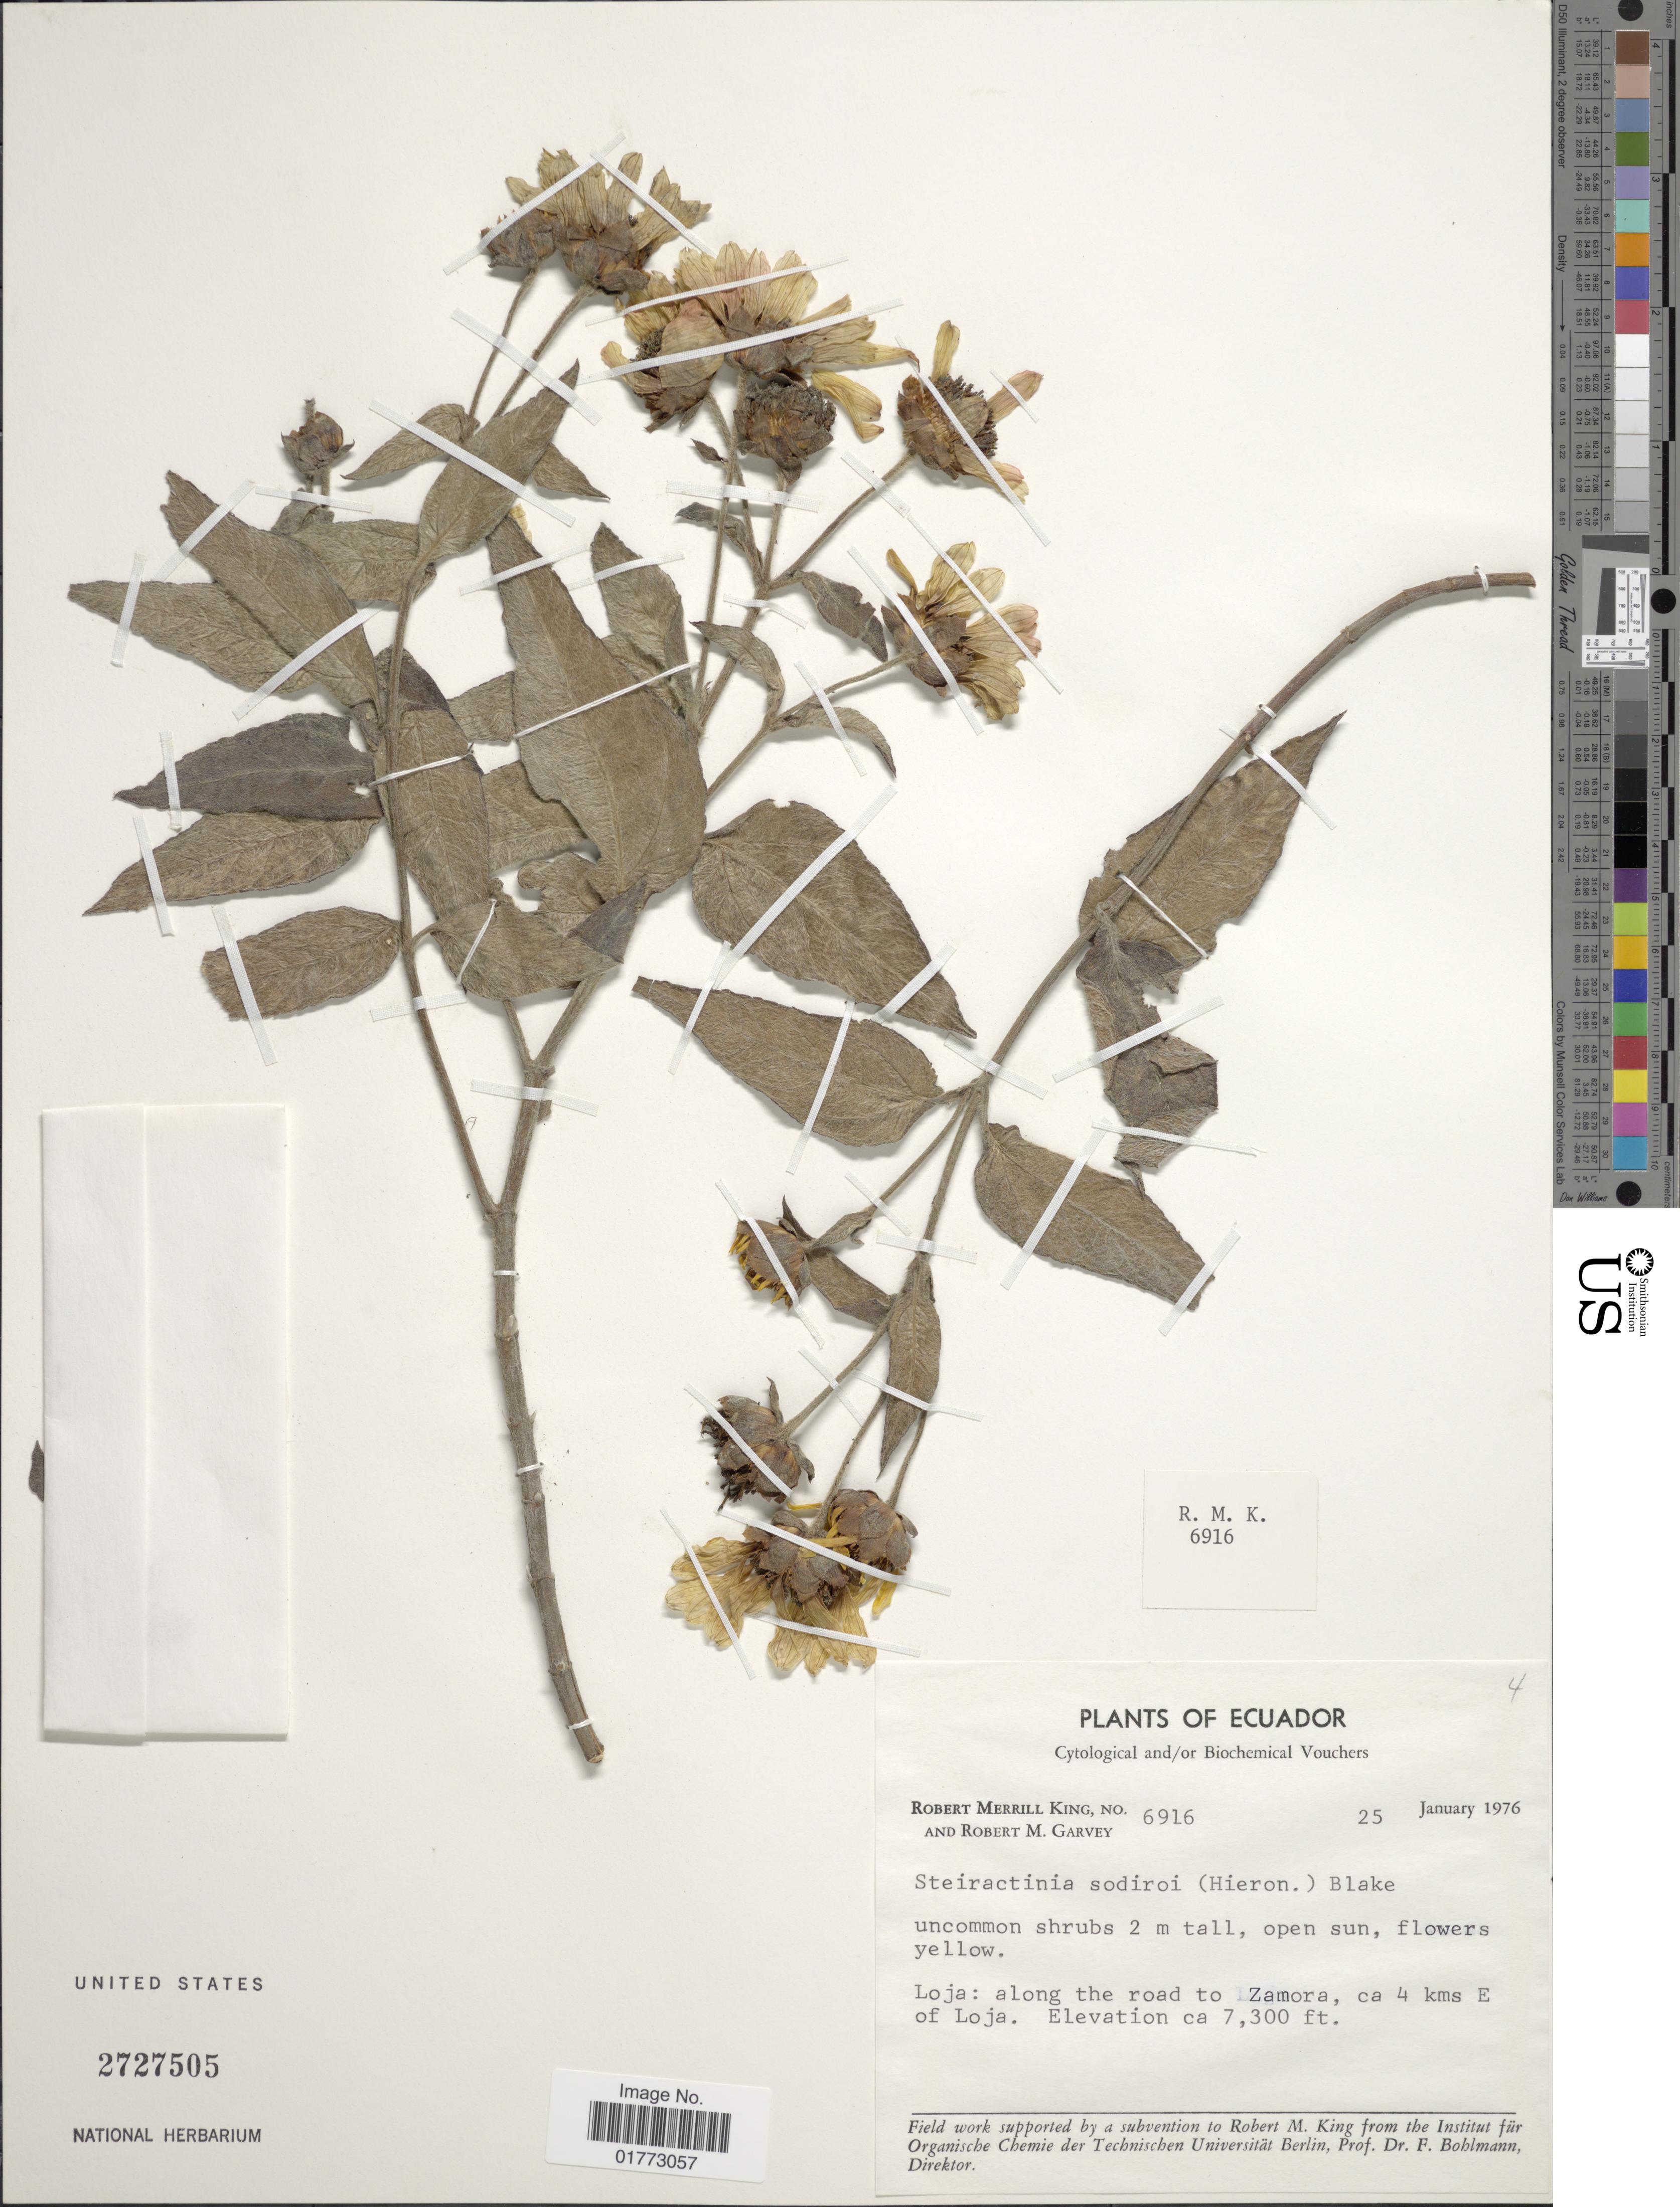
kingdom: Plantae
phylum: Tracheophyta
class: Magnoliopsida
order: Asterales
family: Asteraceae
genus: Steiractinia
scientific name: Steiractinia sodiroi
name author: (Hieron. ex Sodiro) S.F. Blake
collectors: R. M. King & R. Garvey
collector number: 6916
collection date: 1976-01-25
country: Ecuador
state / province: Loja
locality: Along the road to Zamora, ca. 4 kms E of Loja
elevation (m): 2225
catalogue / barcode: US 2727505